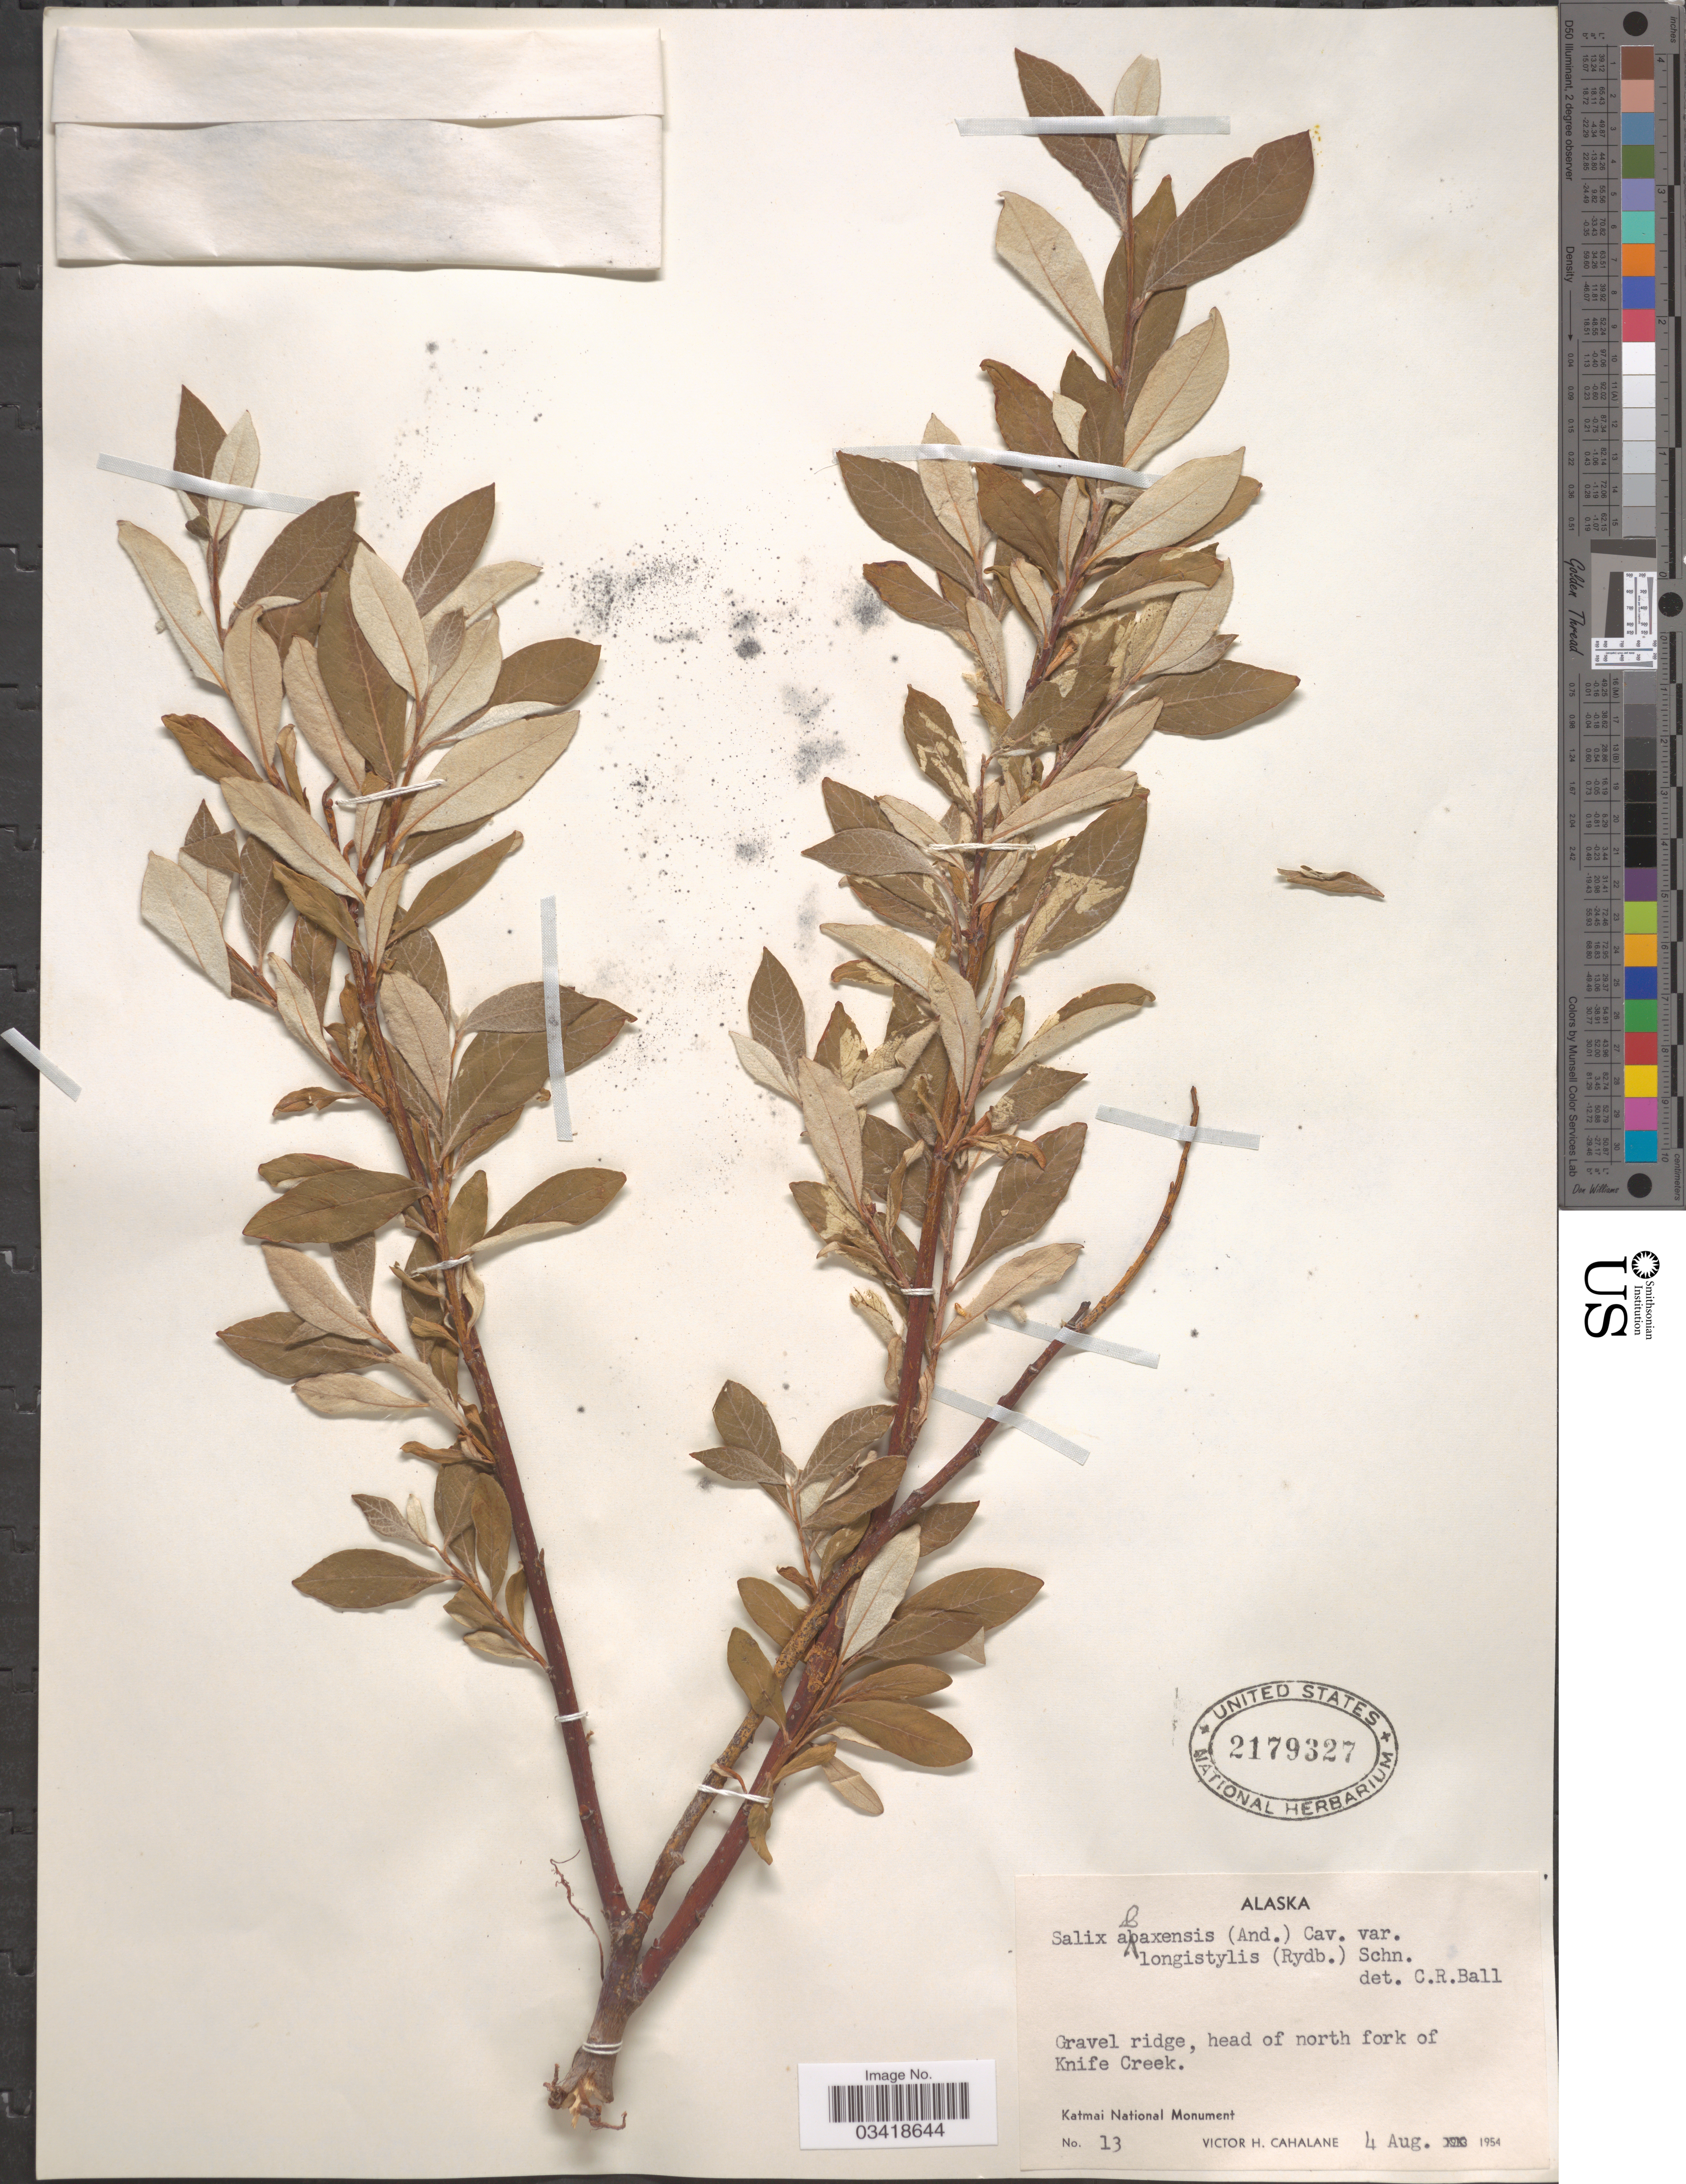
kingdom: Plantae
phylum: Tracheophyta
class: Magnoliopsida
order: Malpighiales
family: Salicaceae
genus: Salix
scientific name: Salix alaxensis var. longistylis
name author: (Rydb.) C.K. Schneid.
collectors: V. Cahalane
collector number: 13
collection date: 1954-08-04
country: United States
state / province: Alaska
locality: Gravel ridge, head of north fork of Knife Creek. Katmai National Monument.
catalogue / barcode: US 2179327